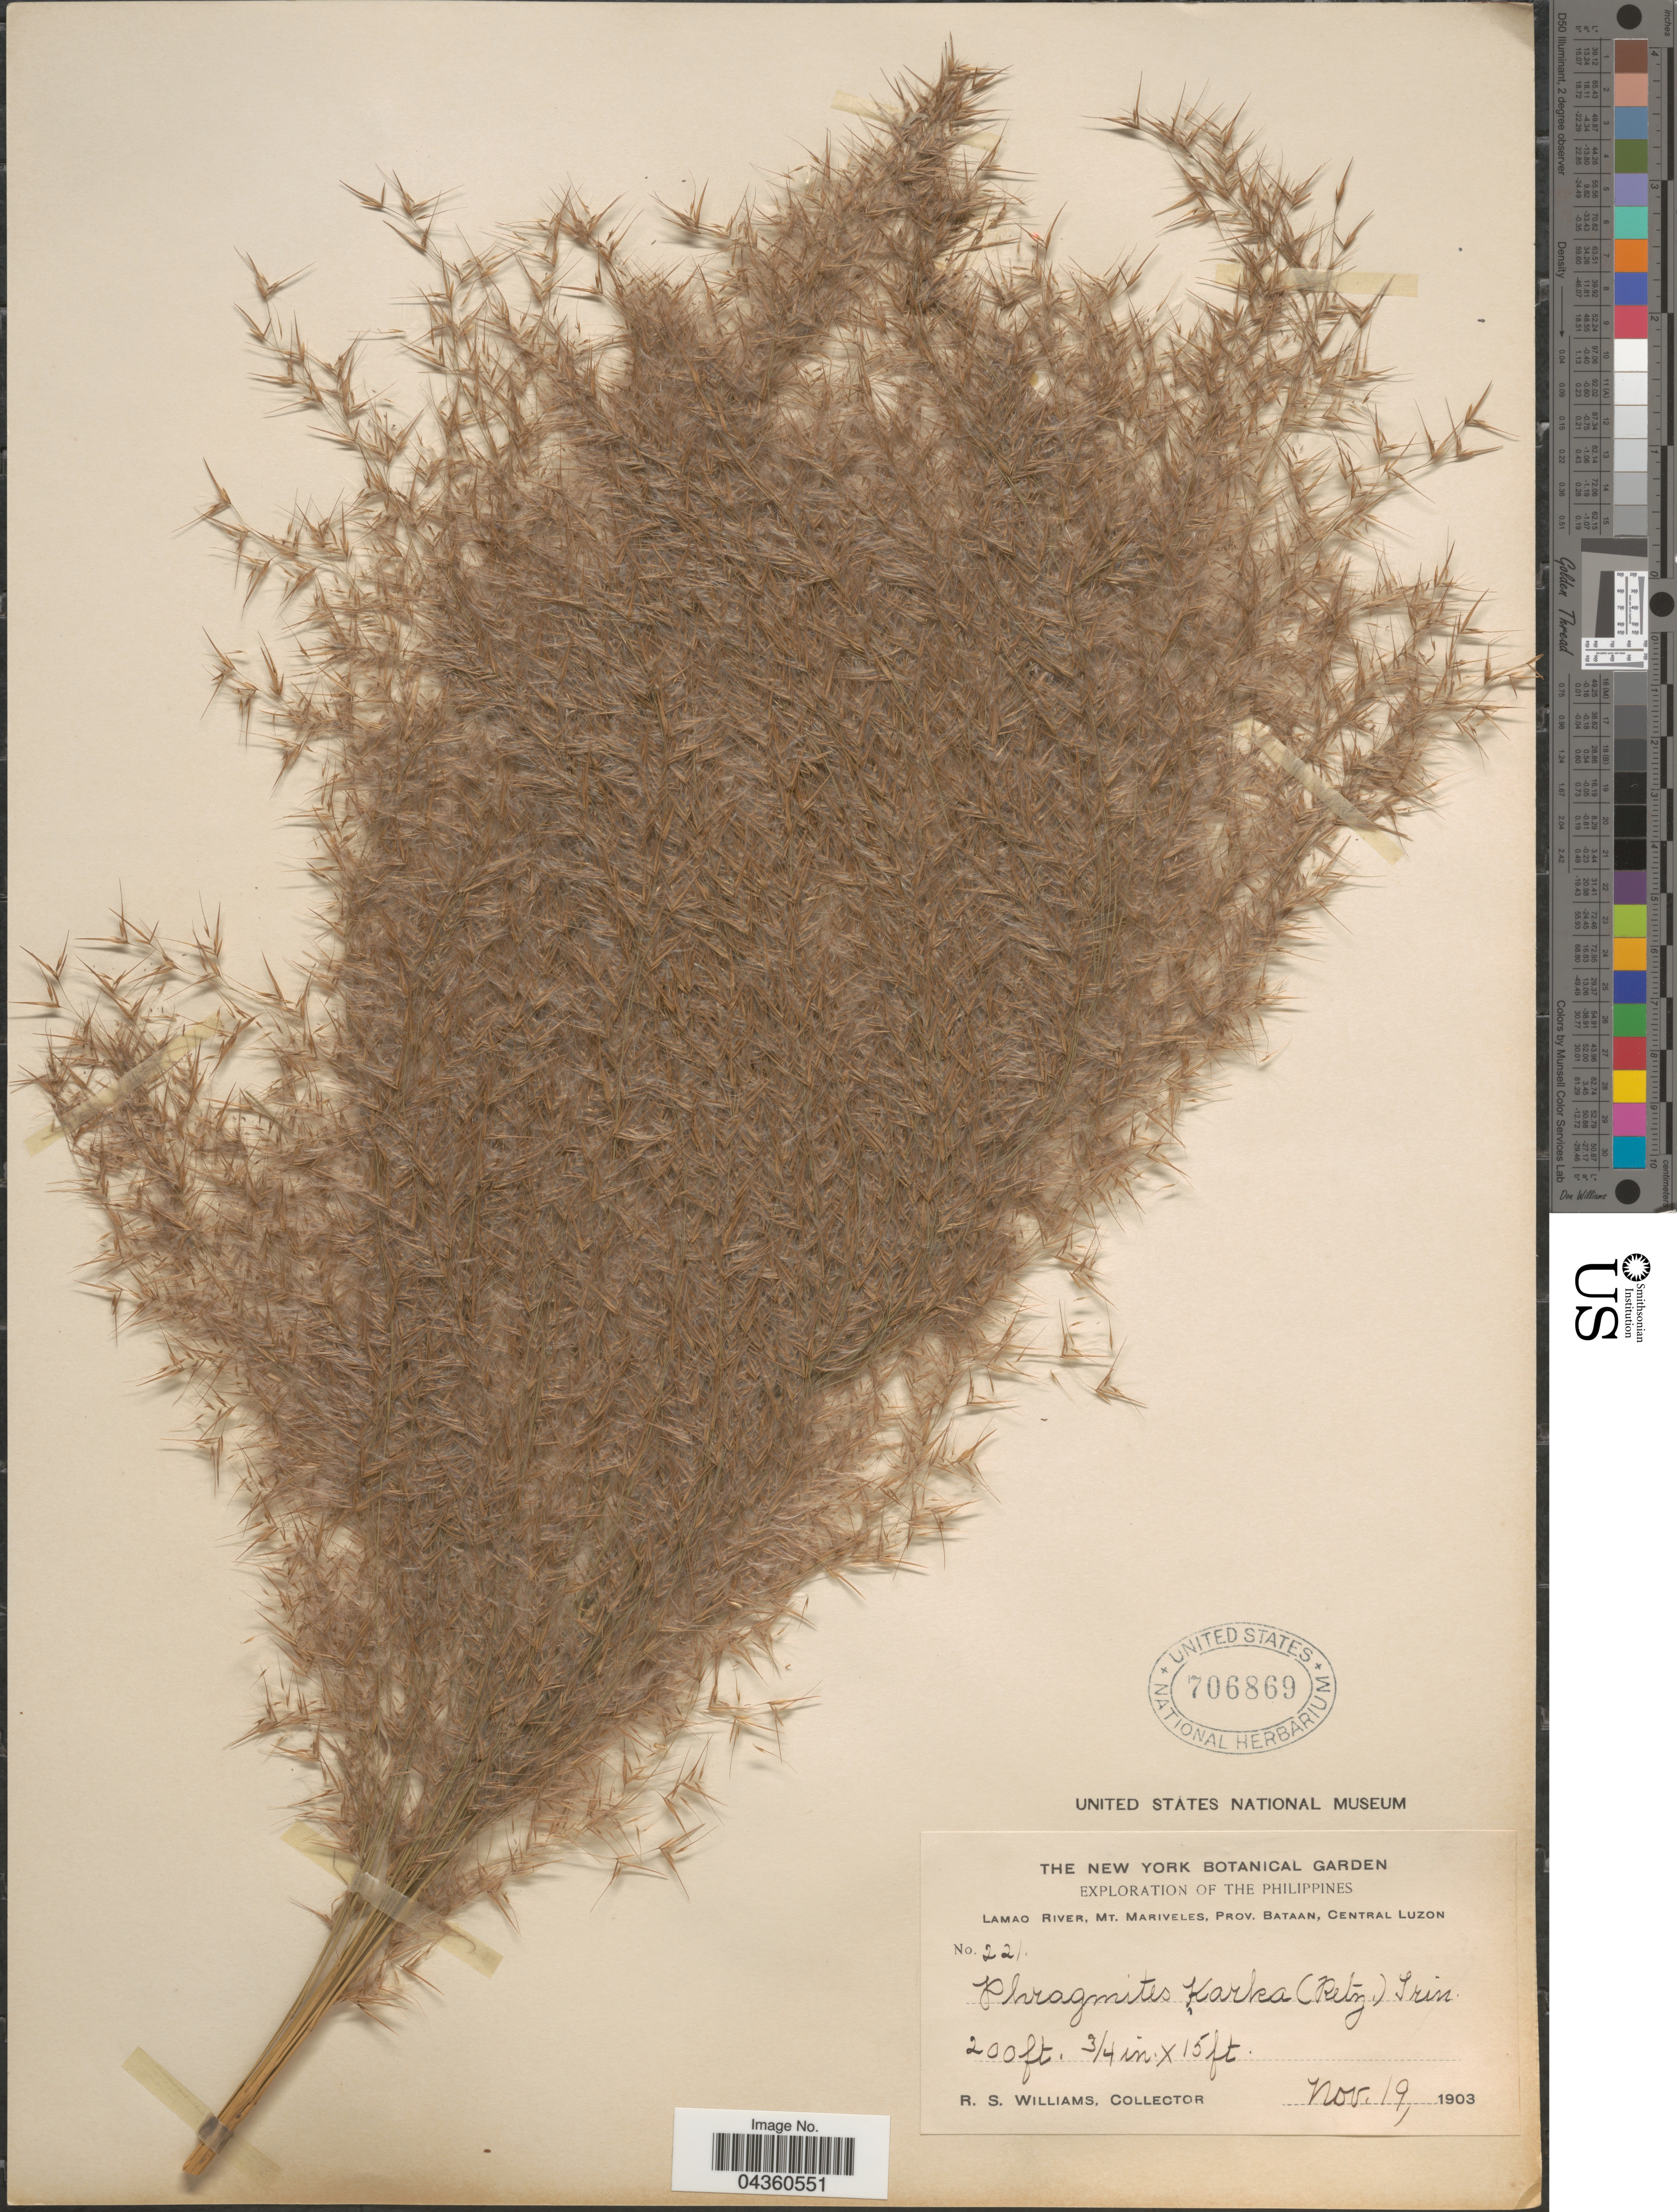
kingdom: Plantae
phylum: Tracheophyta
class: Liliopsida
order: Poales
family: Poaceae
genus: Phragmites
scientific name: Phragmites karka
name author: (Retz.) Trin. ex Steud.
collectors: R. S. Williams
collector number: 221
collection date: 1903-11-19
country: Philippines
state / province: Central Luzon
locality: Exploration of the Philippines. Lamao River, Mt. Mariveles, Prov. Bataan, Central Luzon.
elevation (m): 61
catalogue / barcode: US 706869